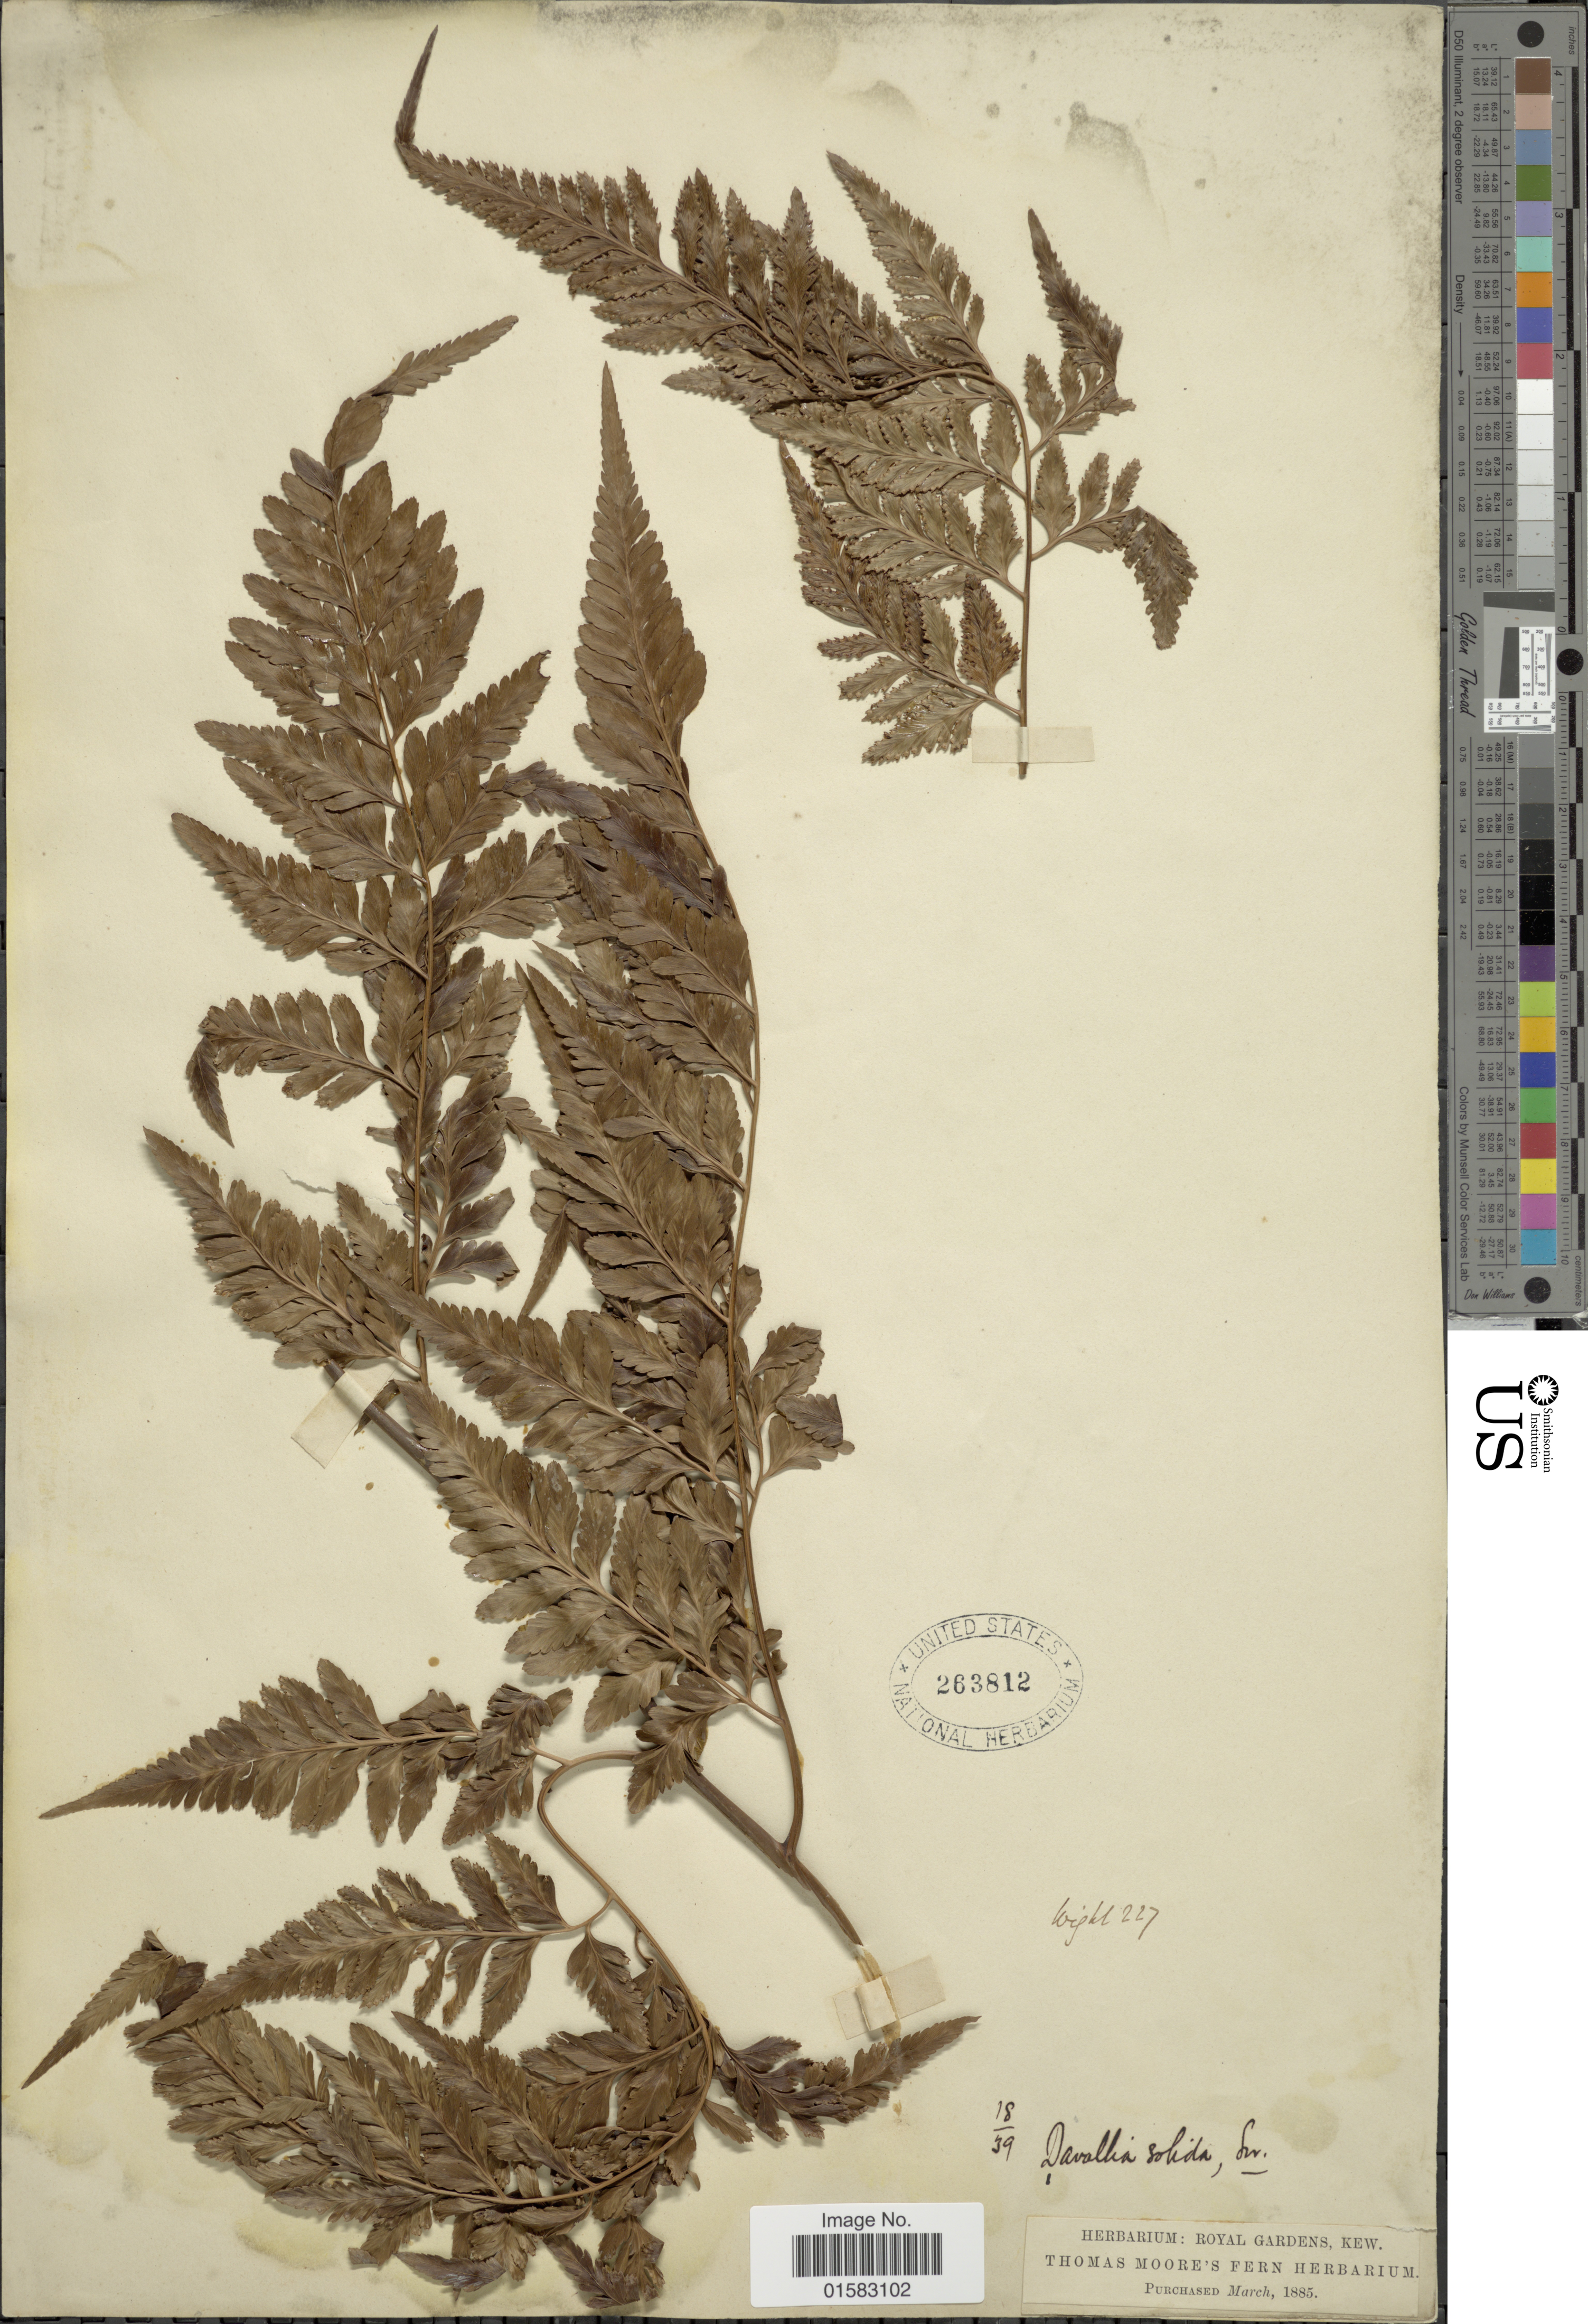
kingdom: Plantae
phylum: Tracheophyta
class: Polypodiopsida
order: Polypodiales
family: Davalliaceae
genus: Davallia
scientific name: Davallia sp.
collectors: T. Moore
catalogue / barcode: US 263812